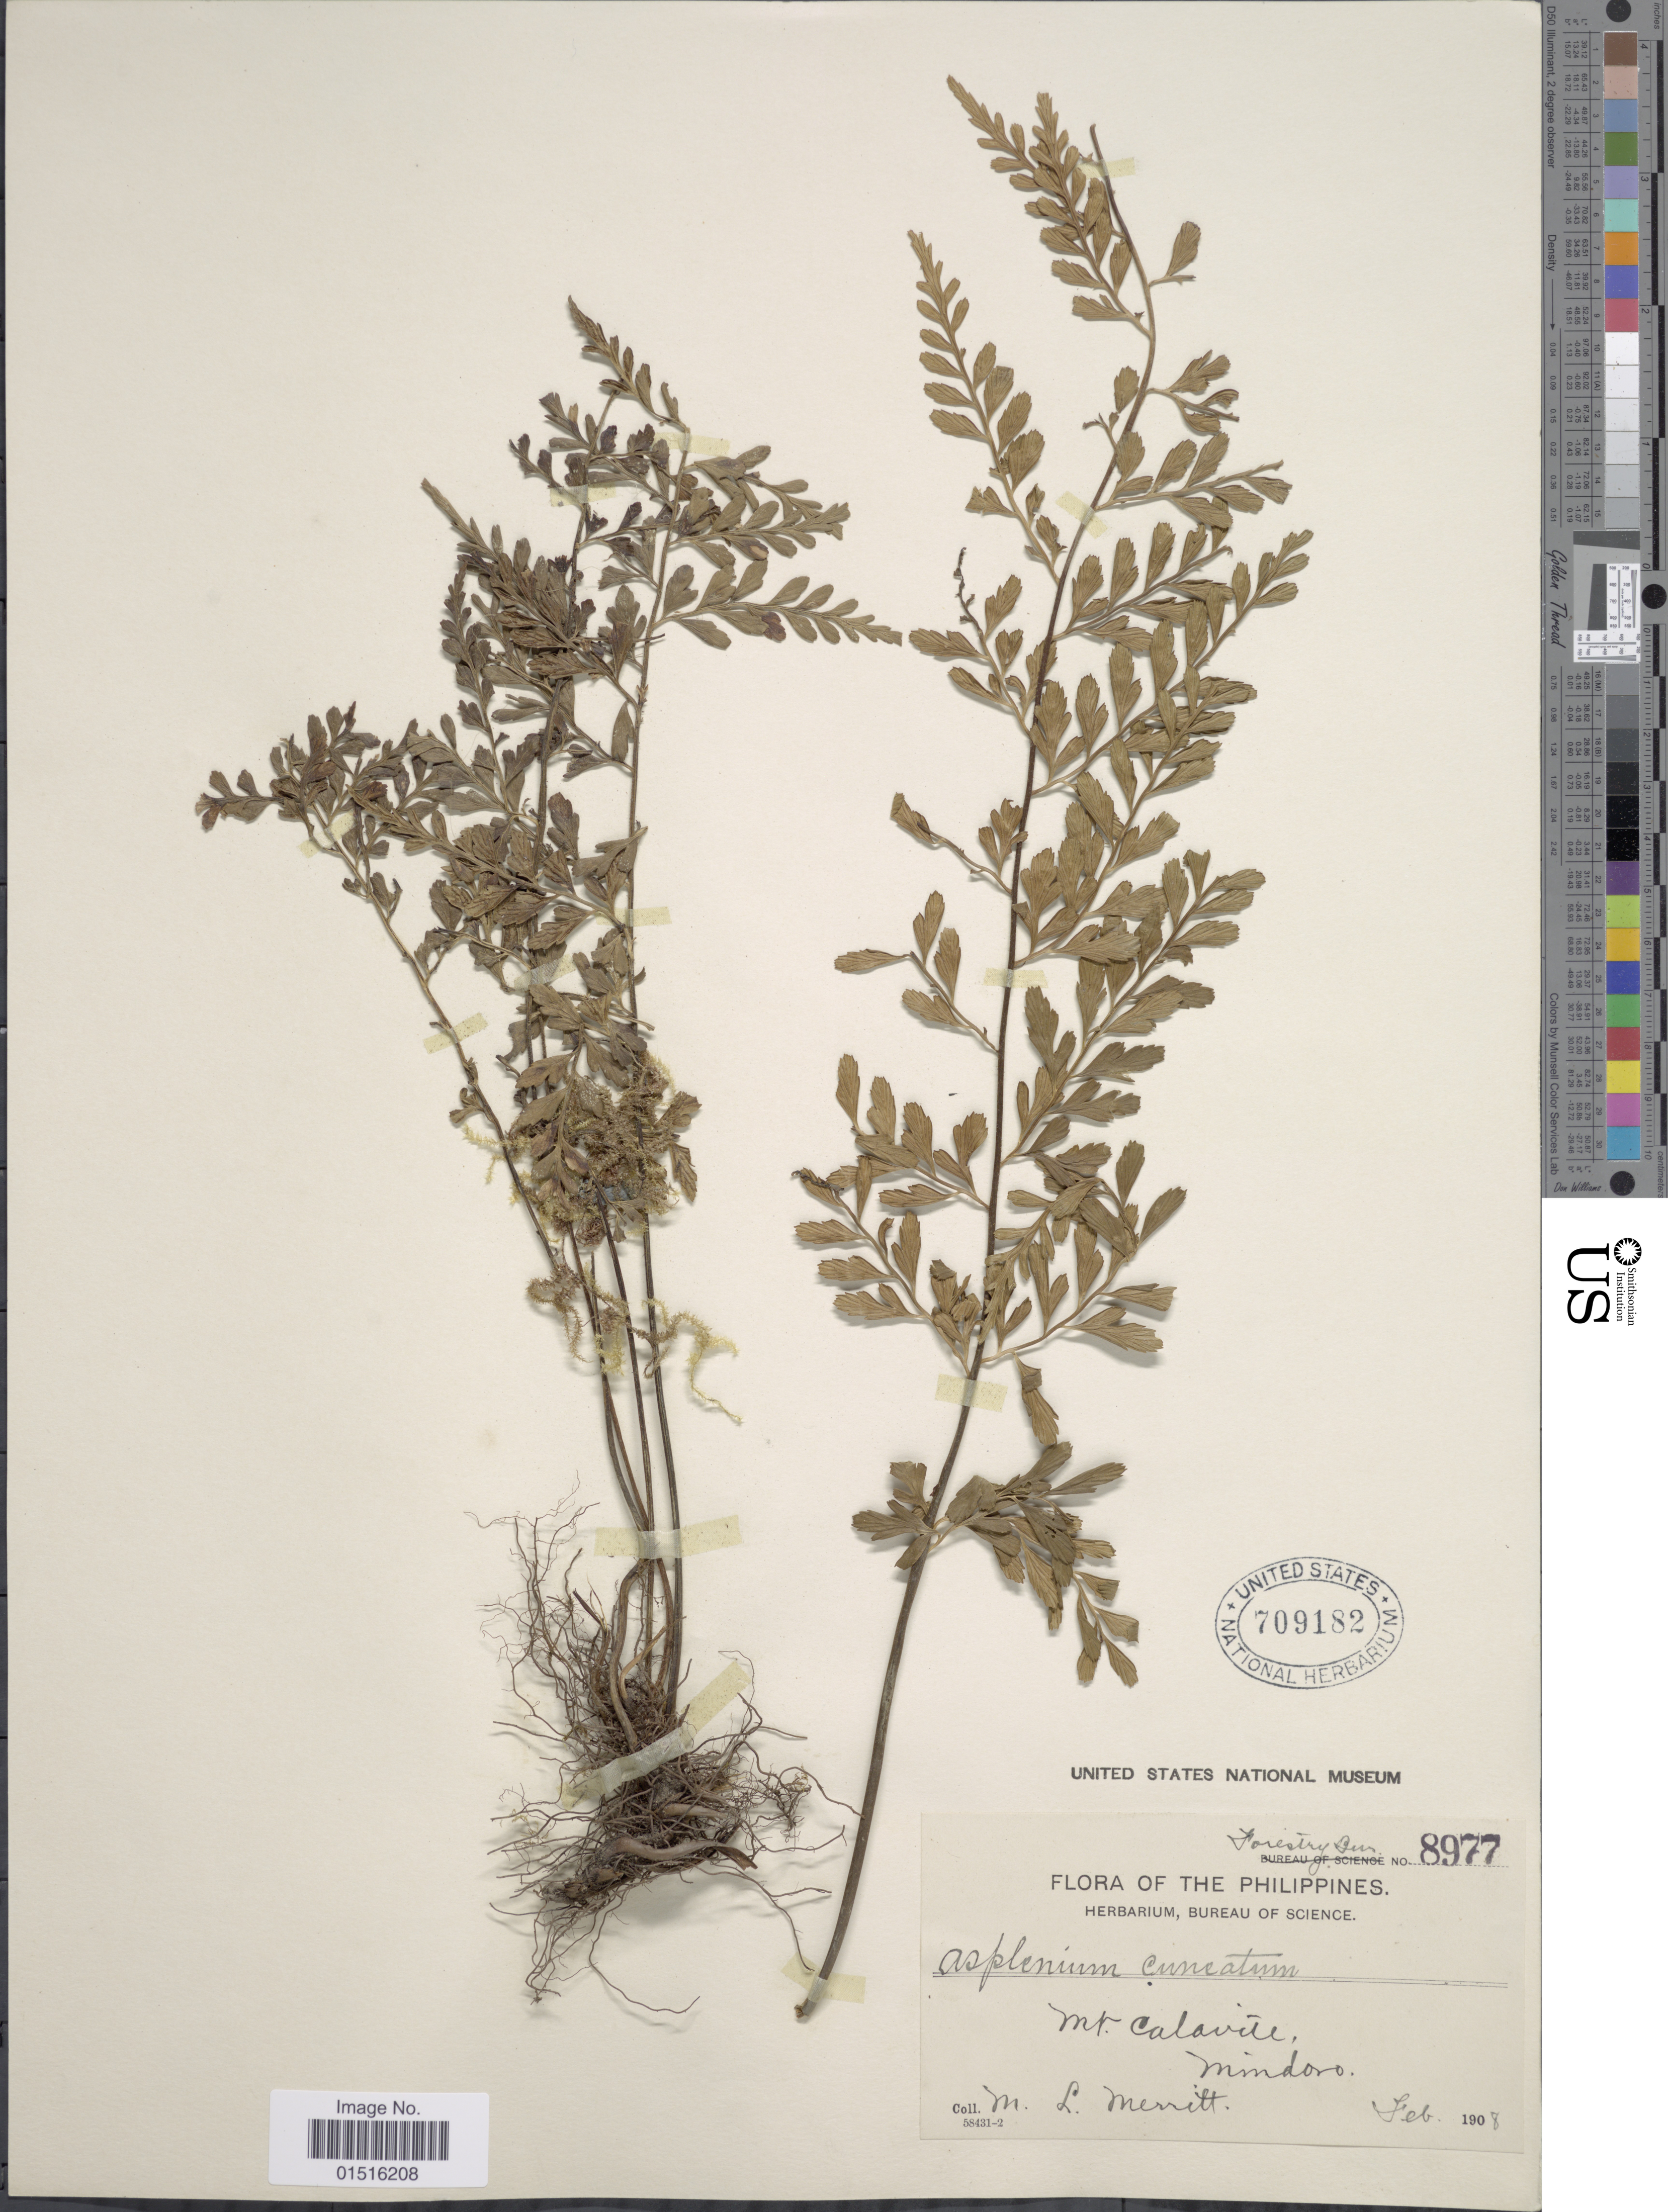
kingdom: Plantae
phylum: Tracheophyta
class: Polypodiopsida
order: Polypodiales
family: Aspleniaceae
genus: Asplenium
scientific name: Asplenium cuneatum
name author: Lam.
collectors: M. L. Merritt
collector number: Forestry Bureau 8977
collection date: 1908-02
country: Philippines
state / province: Mimaropa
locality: Mt. Calavite , Mindoro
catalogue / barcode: US 709182